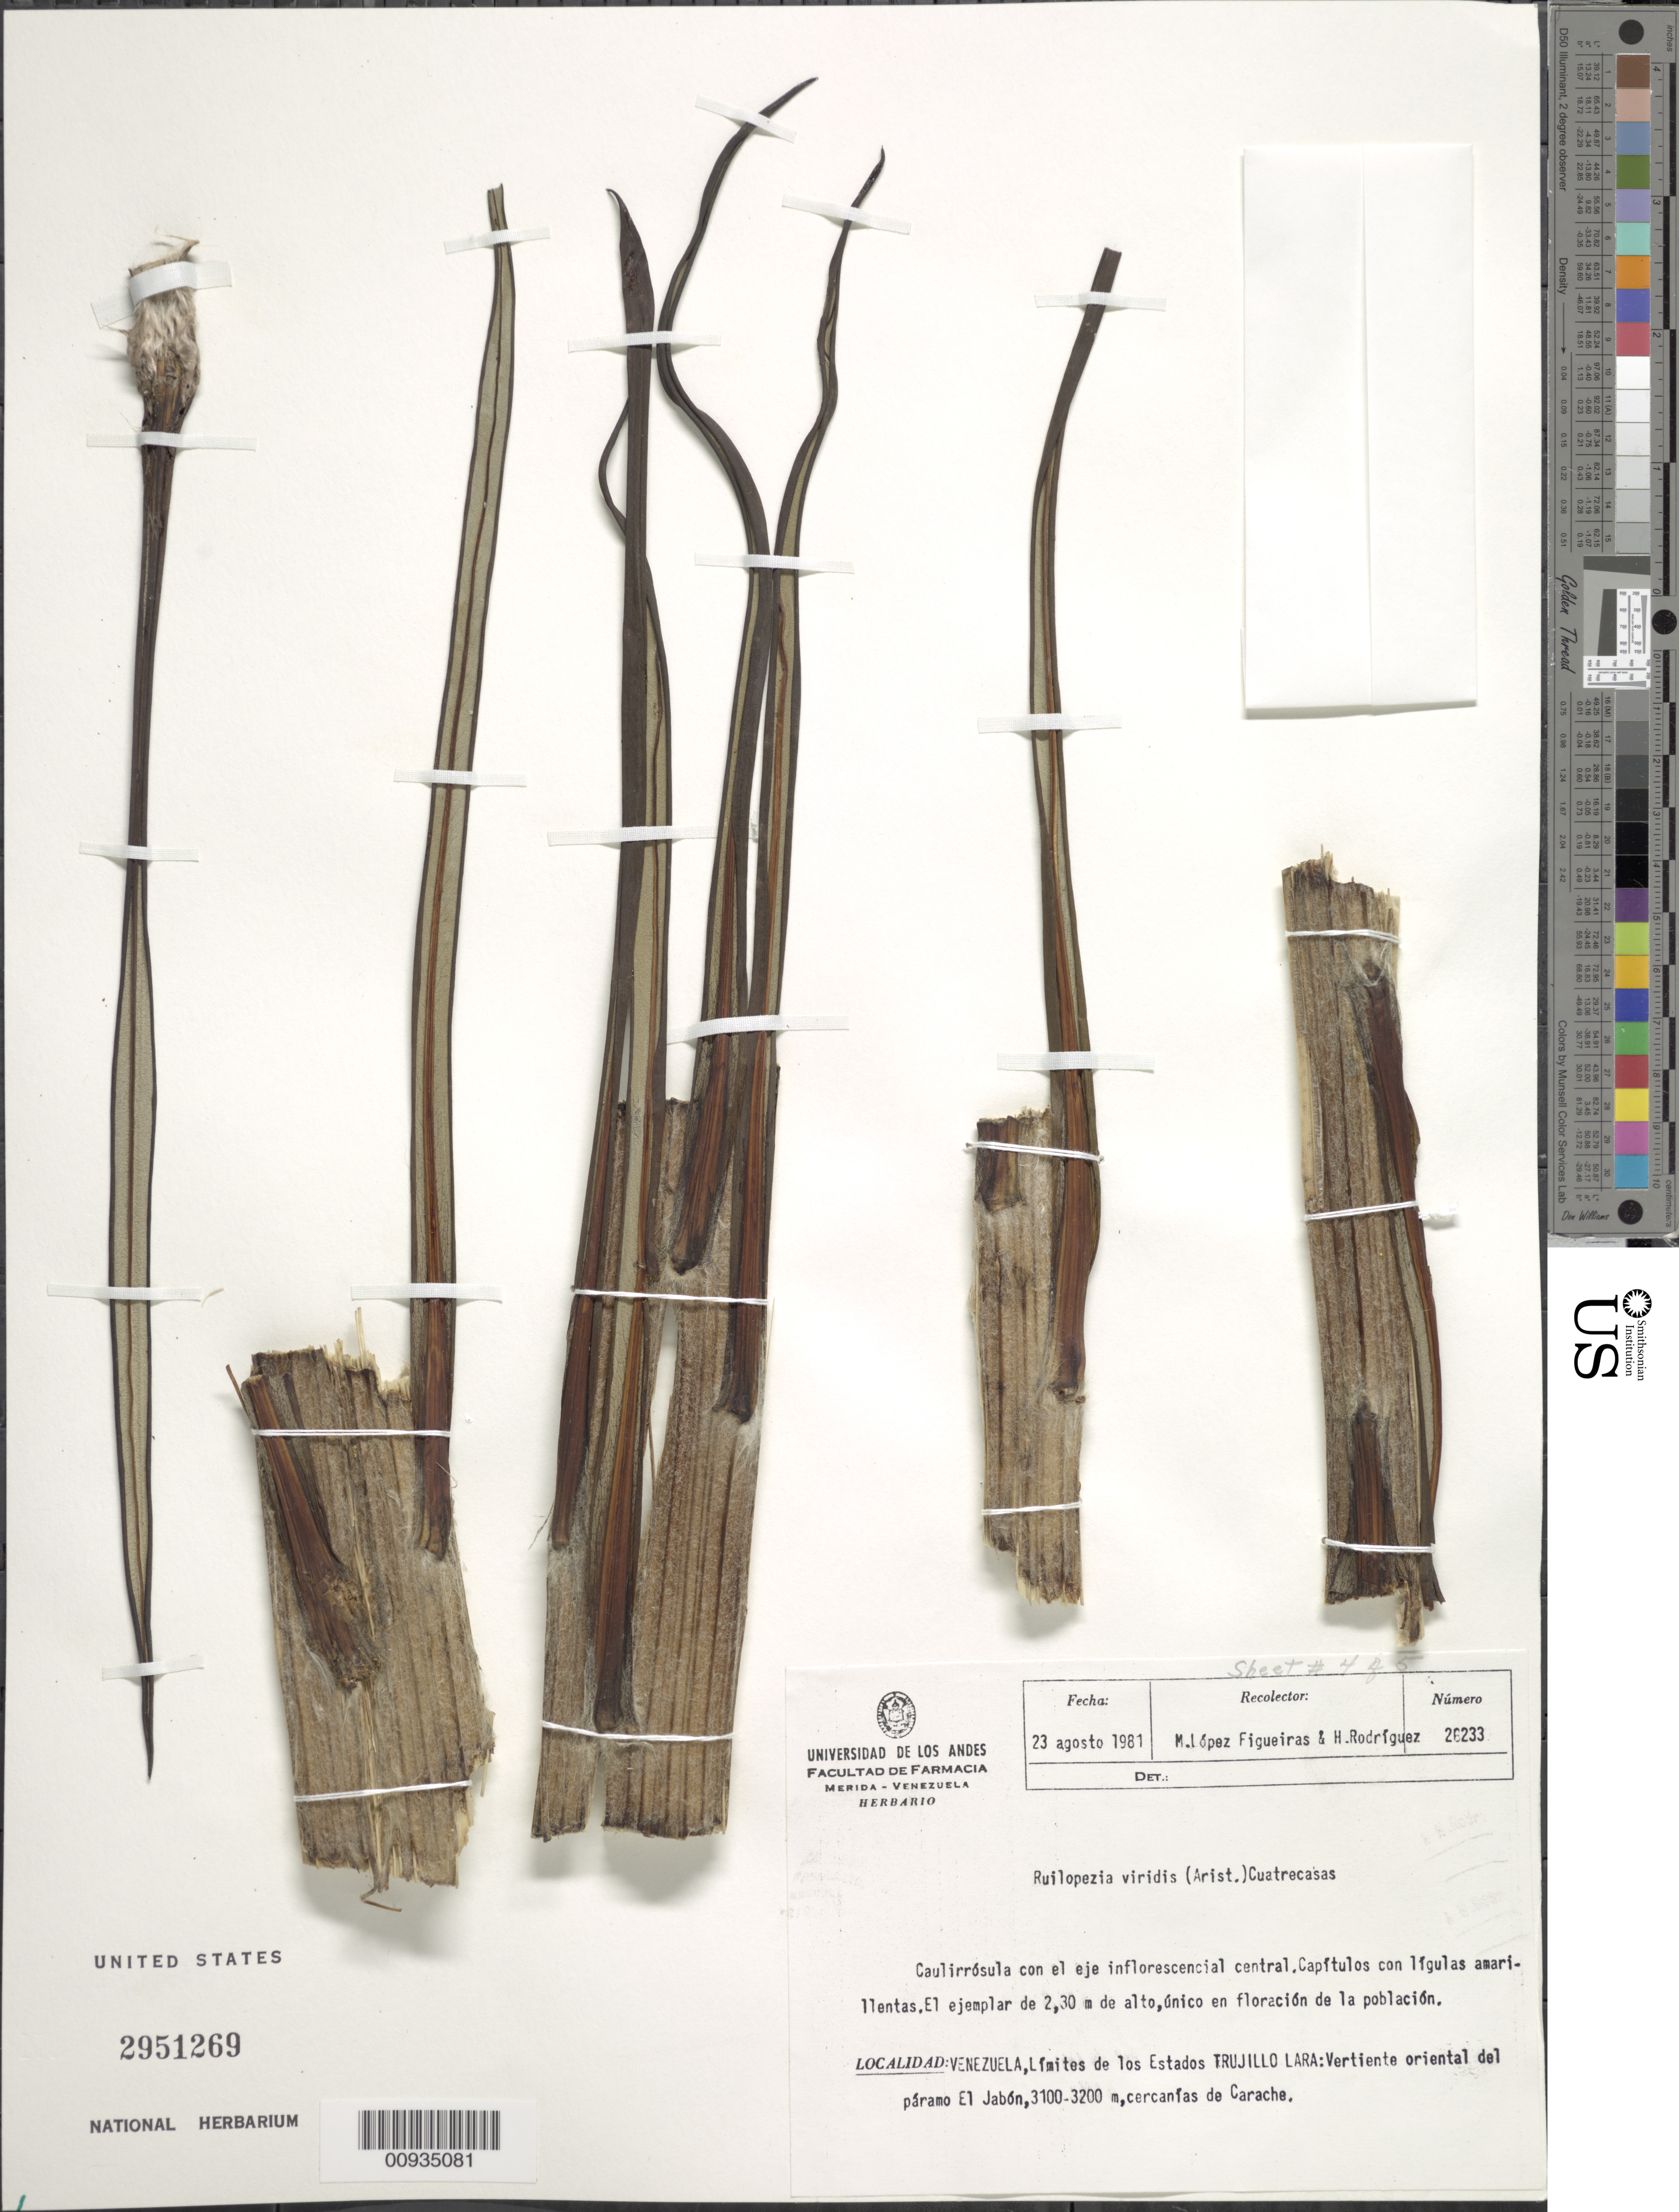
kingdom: Plantae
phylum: Tracheophyta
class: Magnoliopsida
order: Asterales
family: Asteraceae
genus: Ruilopezia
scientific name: Ruilopezia viridis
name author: (Aristeg.) Cuatrec.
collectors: M. López Figueiras & H. A. Rodriguez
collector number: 26233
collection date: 1981-08-23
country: Venezuela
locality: Limites de los Estados Trujillo-Lara, Vertiente Oriental del paramo El Jabon, cercanias de Carache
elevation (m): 3100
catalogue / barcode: US 2951269